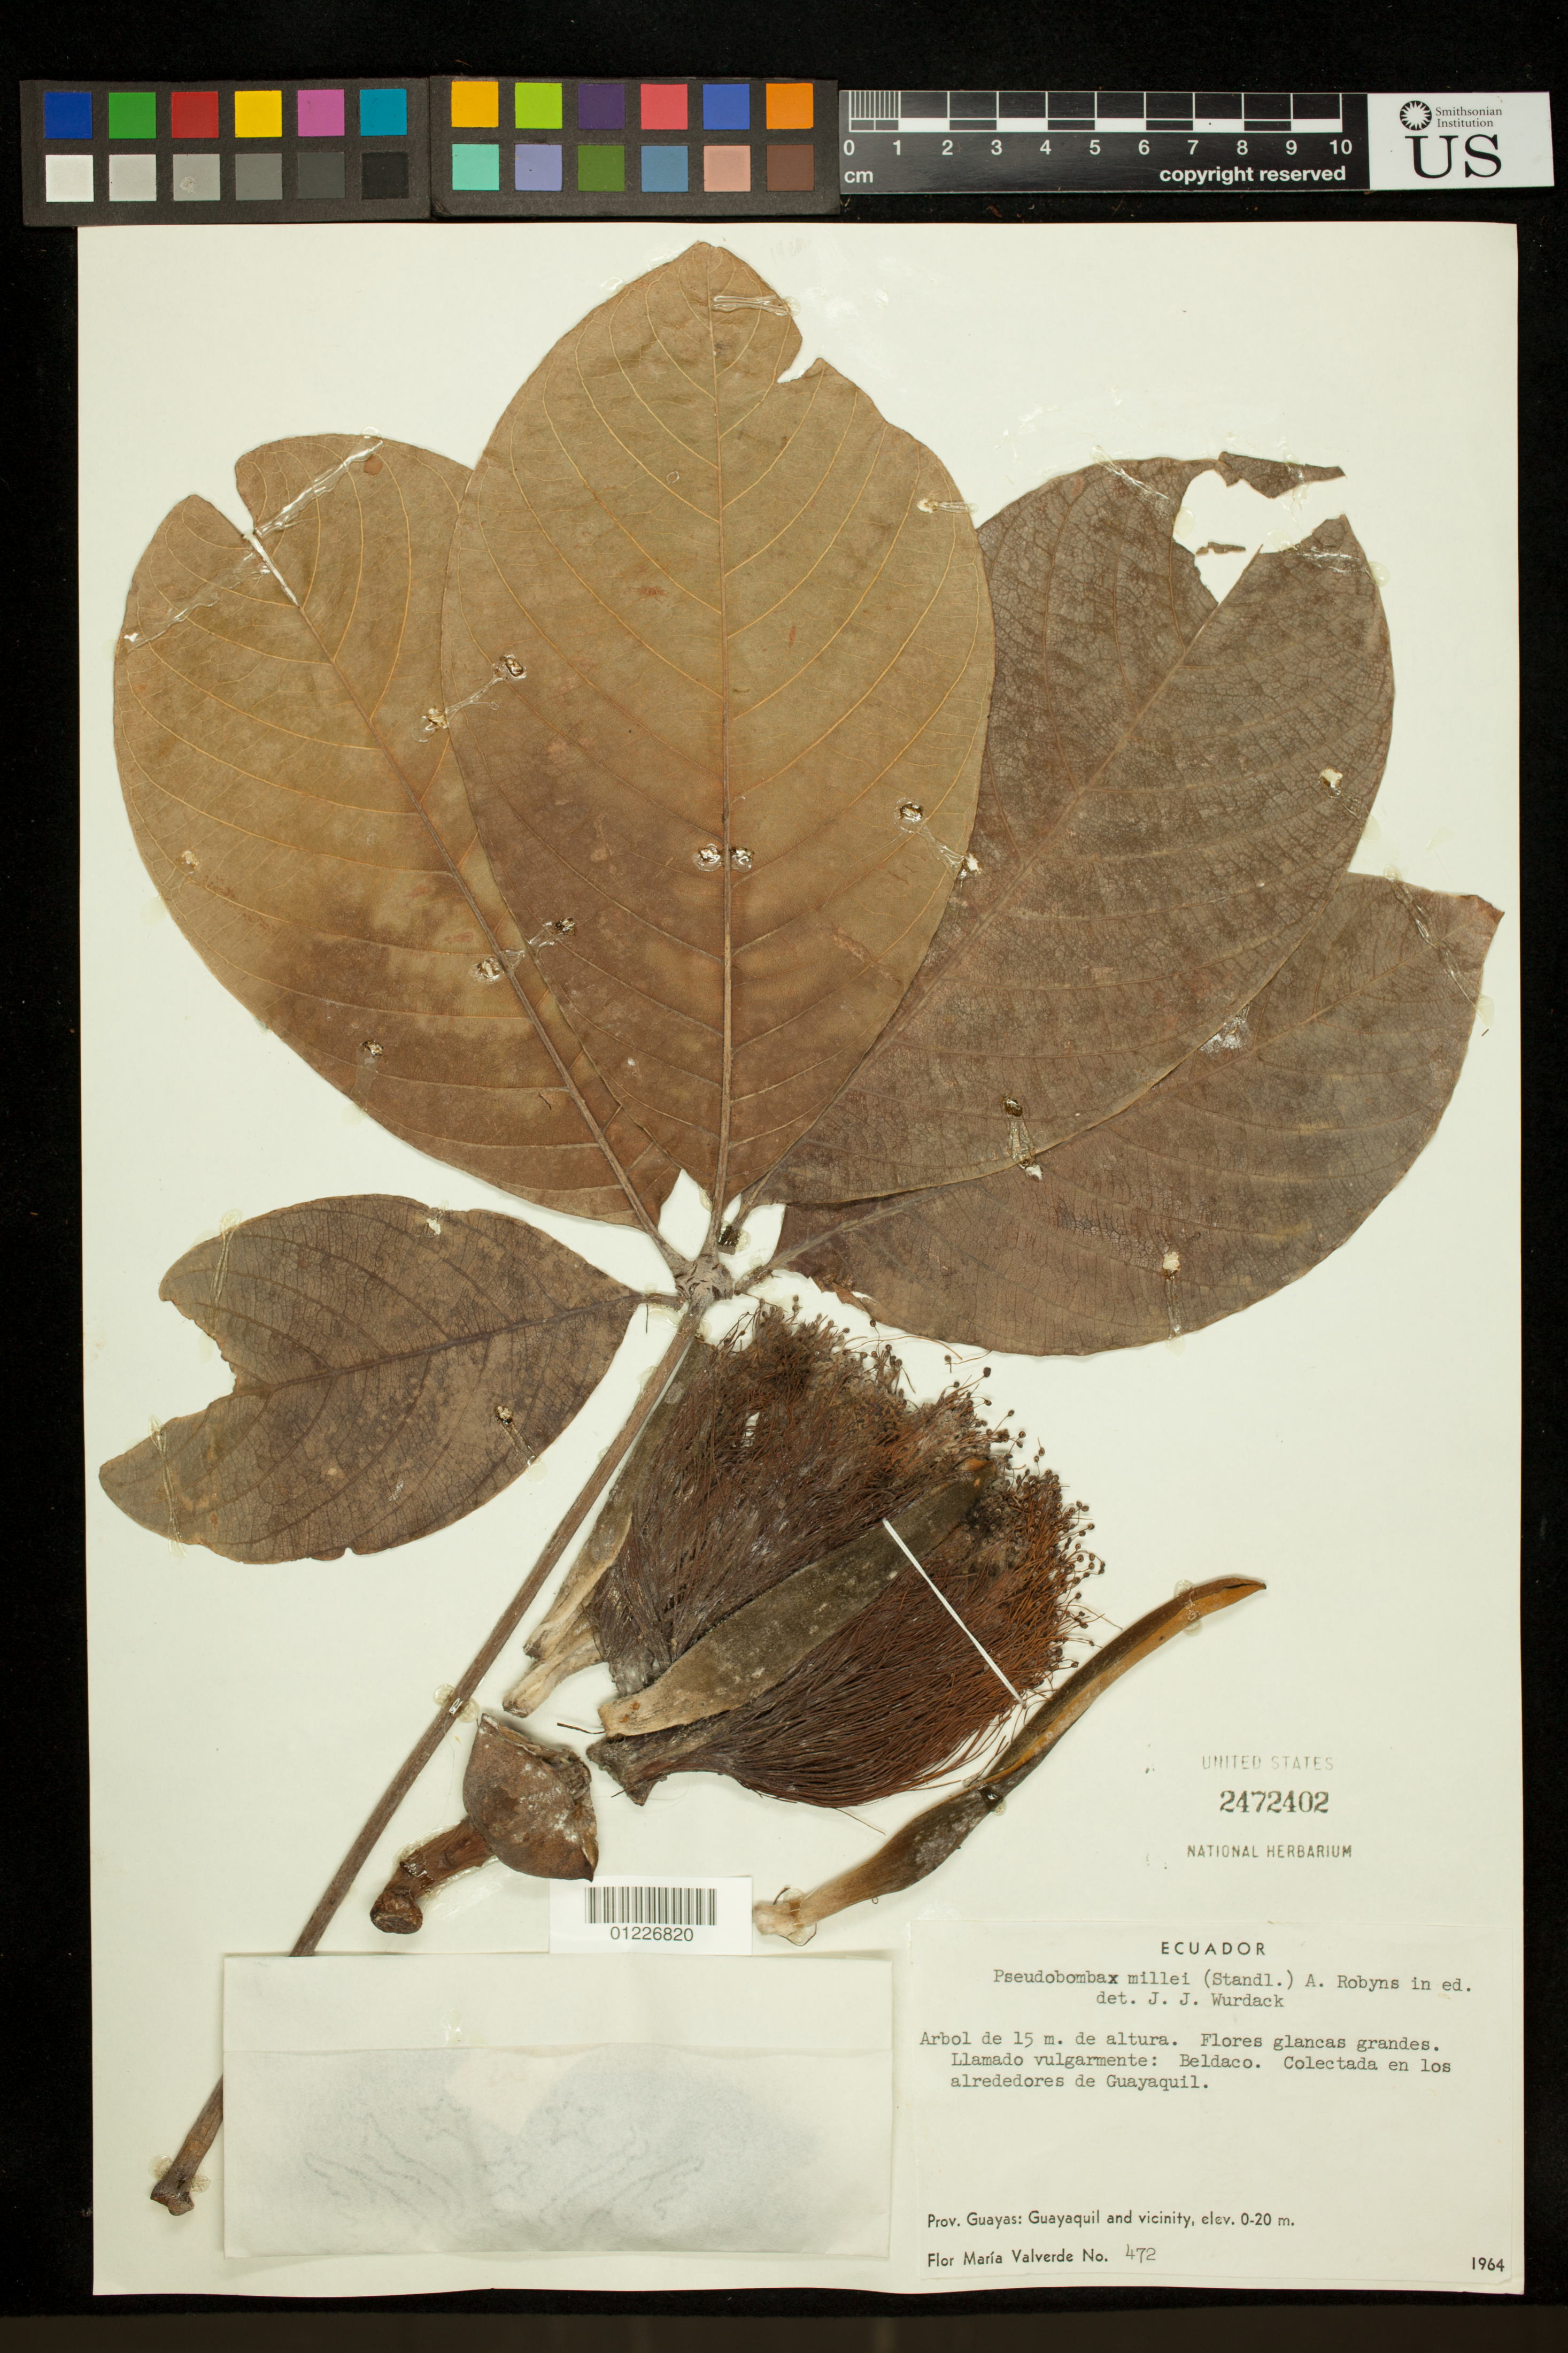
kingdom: Plantae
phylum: Tracheophyta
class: Magnoliopsida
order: Malvales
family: Malvaceae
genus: Pseudobombax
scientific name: Pseudobombax millei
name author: (Standl.) A. Robyns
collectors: F. M. Valverde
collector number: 472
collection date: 1964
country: Ecuador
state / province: Guayas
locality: los alrededores de Guayaquil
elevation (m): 0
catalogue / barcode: US 2472402